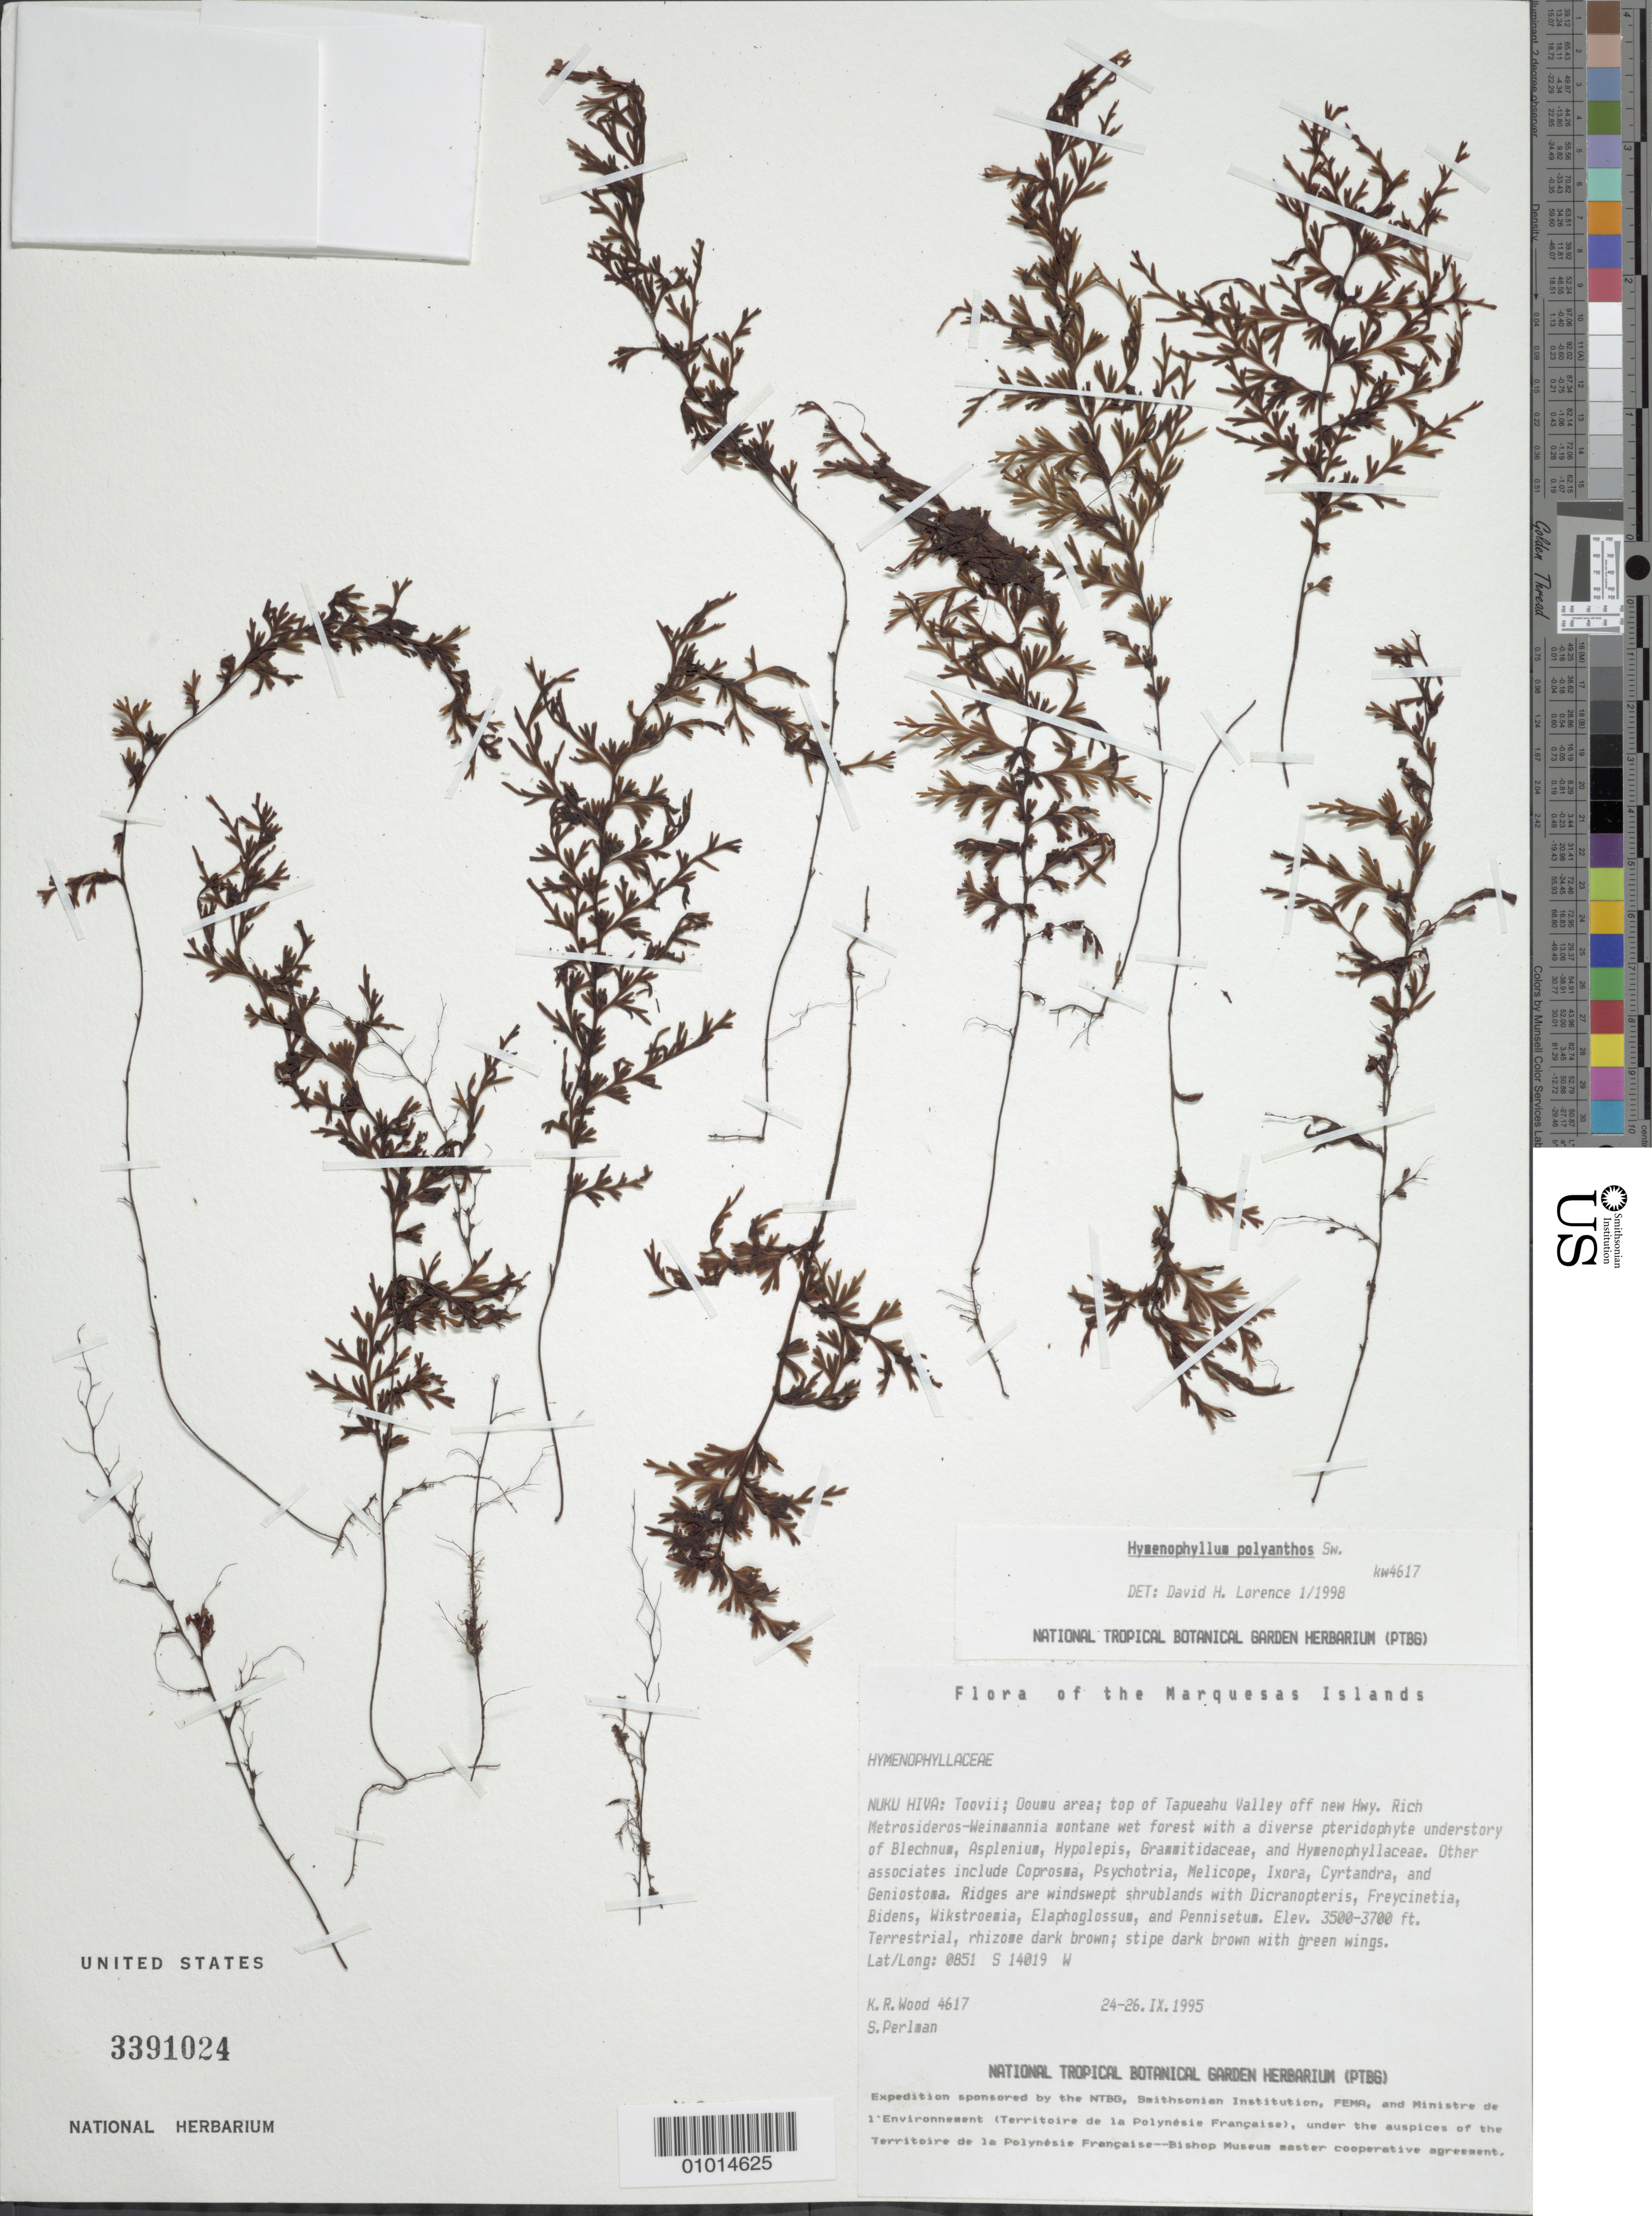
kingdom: Plantae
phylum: Tracheophyta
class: Polypodiopsida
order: Hymenophyllales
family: Hymenophyllaceae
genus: Hymenophyllum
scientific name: Hymenophyllum polyanthos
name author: (Sw.) Sw.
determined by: Lorence, David H., (PTBG), National Tropical Botanical Garden (UNITED STATES)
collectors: K. R. Wood & S. P. Perlman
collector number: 4617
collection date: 1995-09-24/1995-09-26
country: French Polynesia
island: Nuku Hiva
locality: Toovii, Ooumu area, top of Tapueahu Valley off new hwy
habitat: rich Metrosideros-Weinmannia montane wet forests w/ diverse pteridophyte understory (Blechnum, Asplenium, Hypolepis, Grammitidaceae, Hymenophyllaceae)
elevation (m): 1067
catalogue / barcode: US 3391024